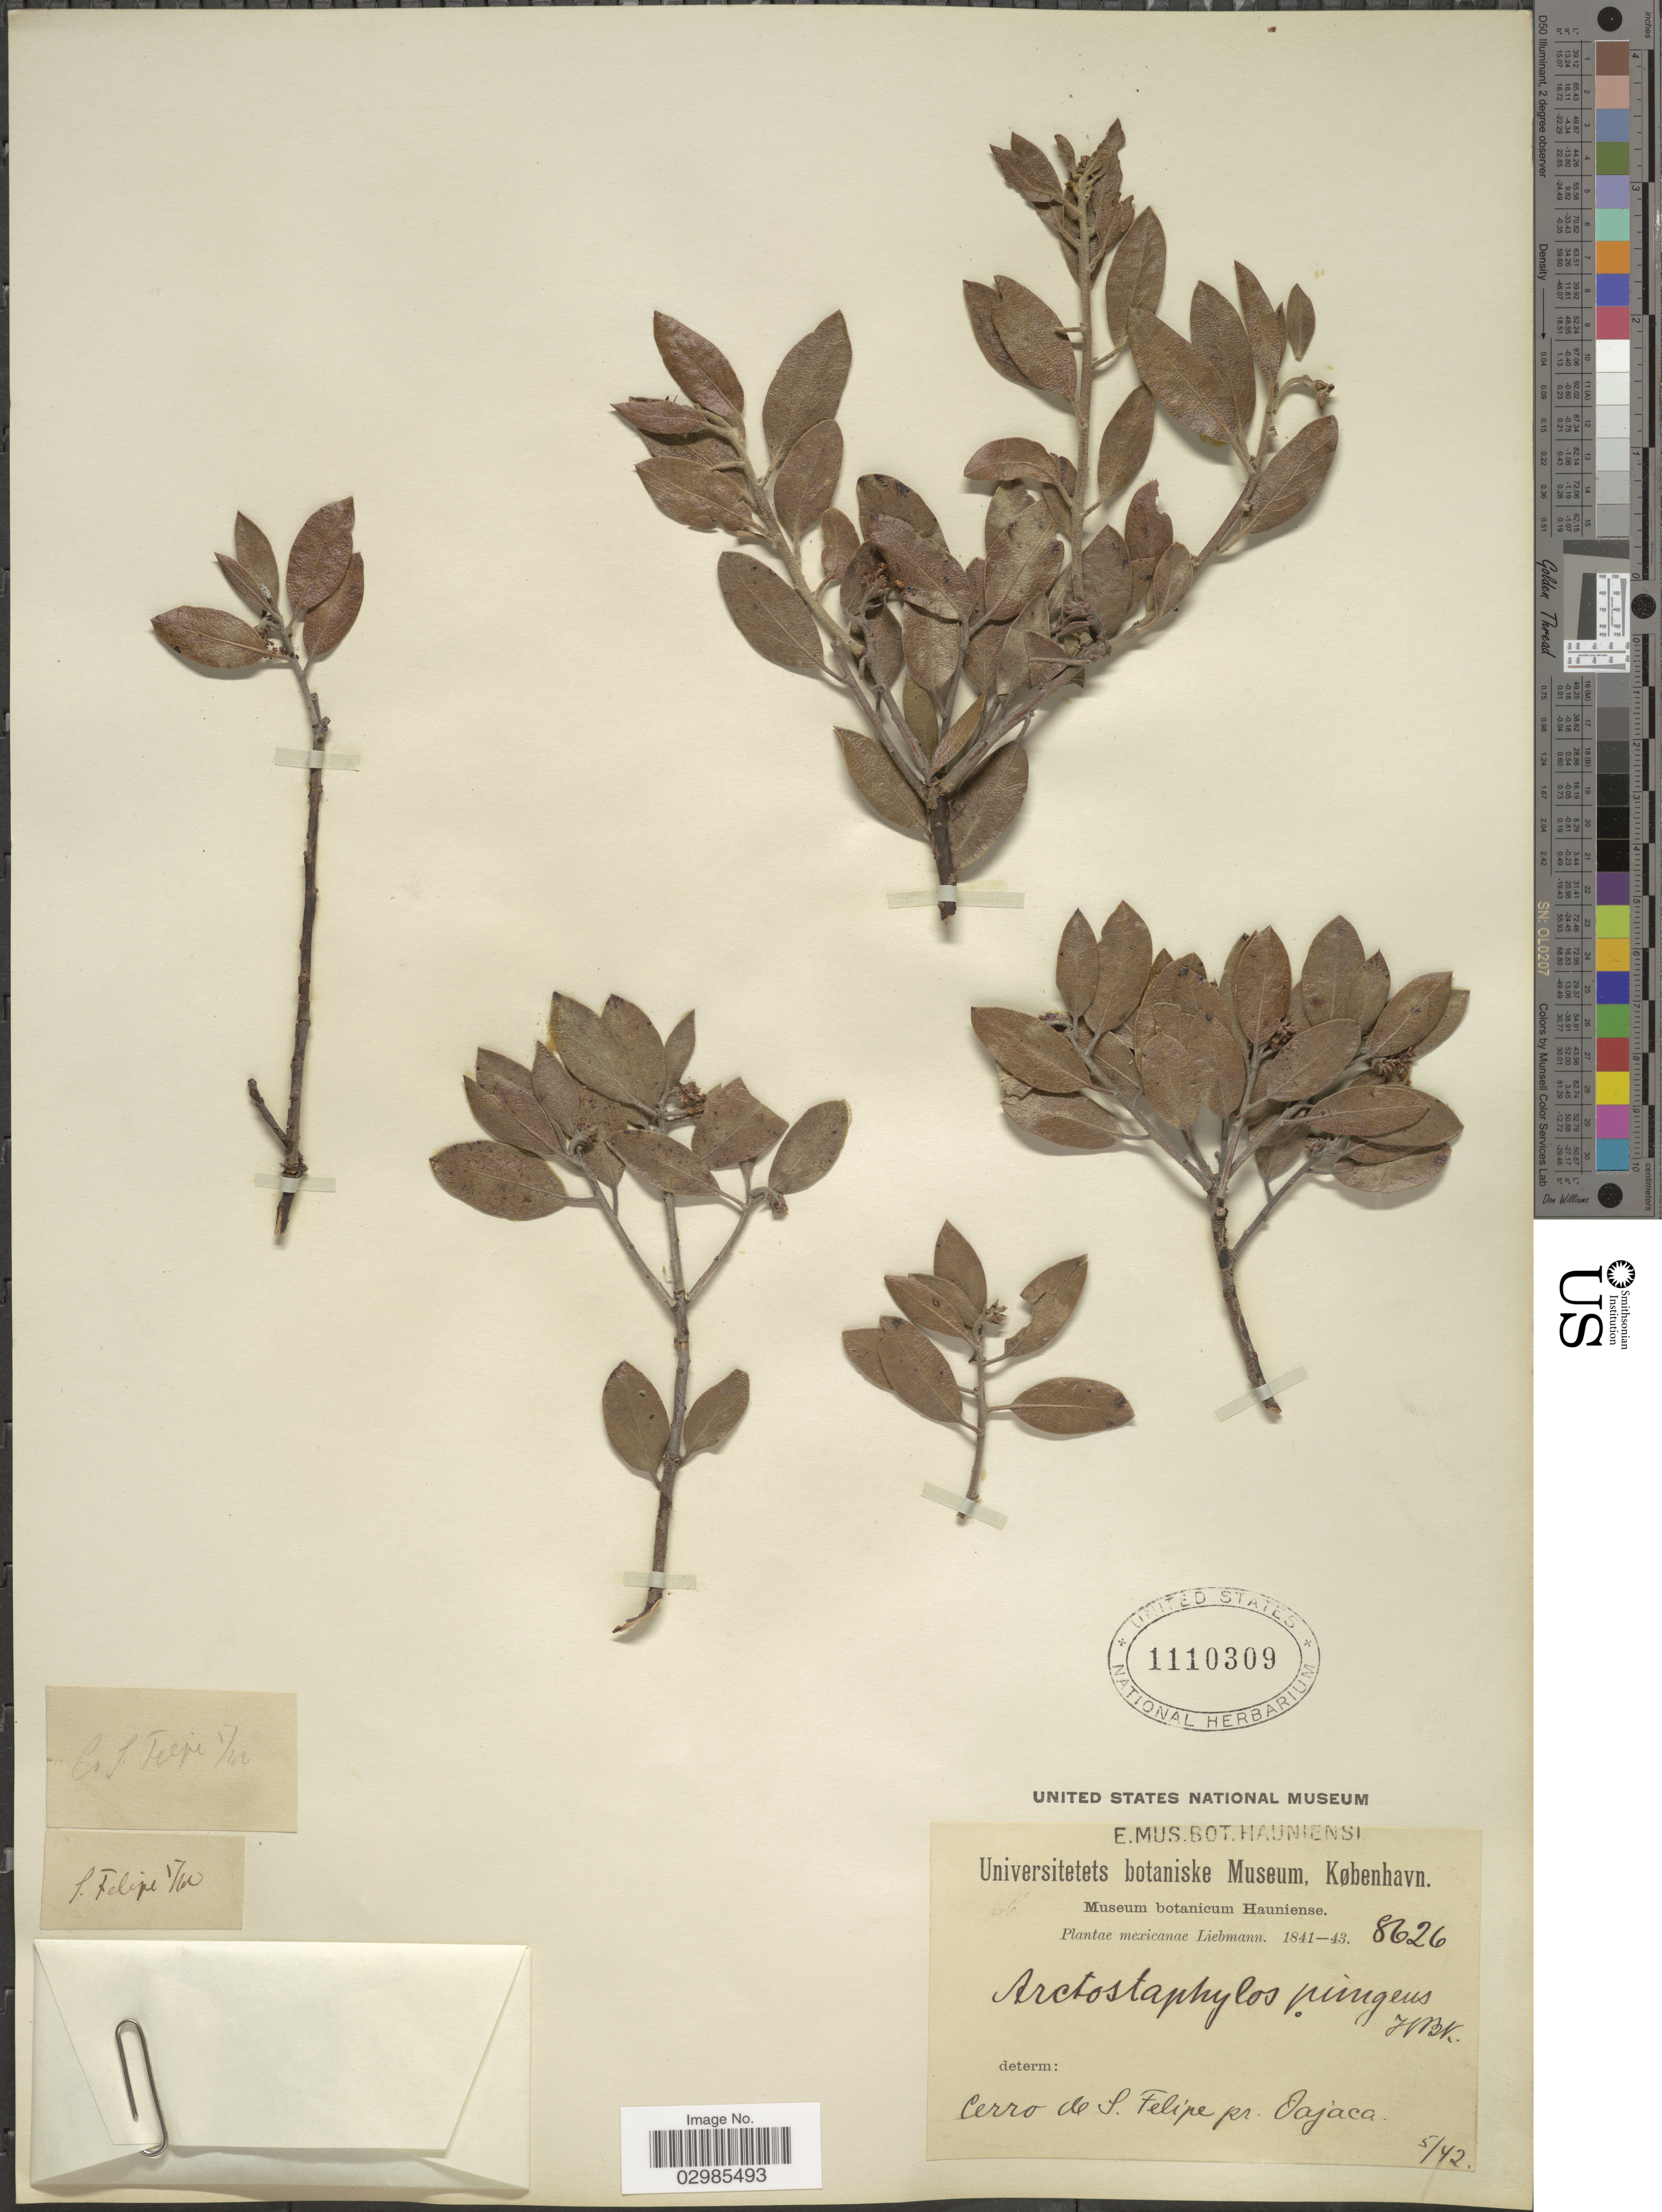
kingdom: Plantae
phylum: Tracheophyta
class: Magnoliopsida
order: Ericales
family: Ericaceae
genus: Arctostaphylos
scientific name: Arctostaphylos pungens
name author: Kunth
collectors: Liebmann, --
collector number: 8626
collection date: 1842-05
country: Mexico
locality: Cerro de S.Felipe pr. Oajaca.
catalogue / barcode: US 1110309